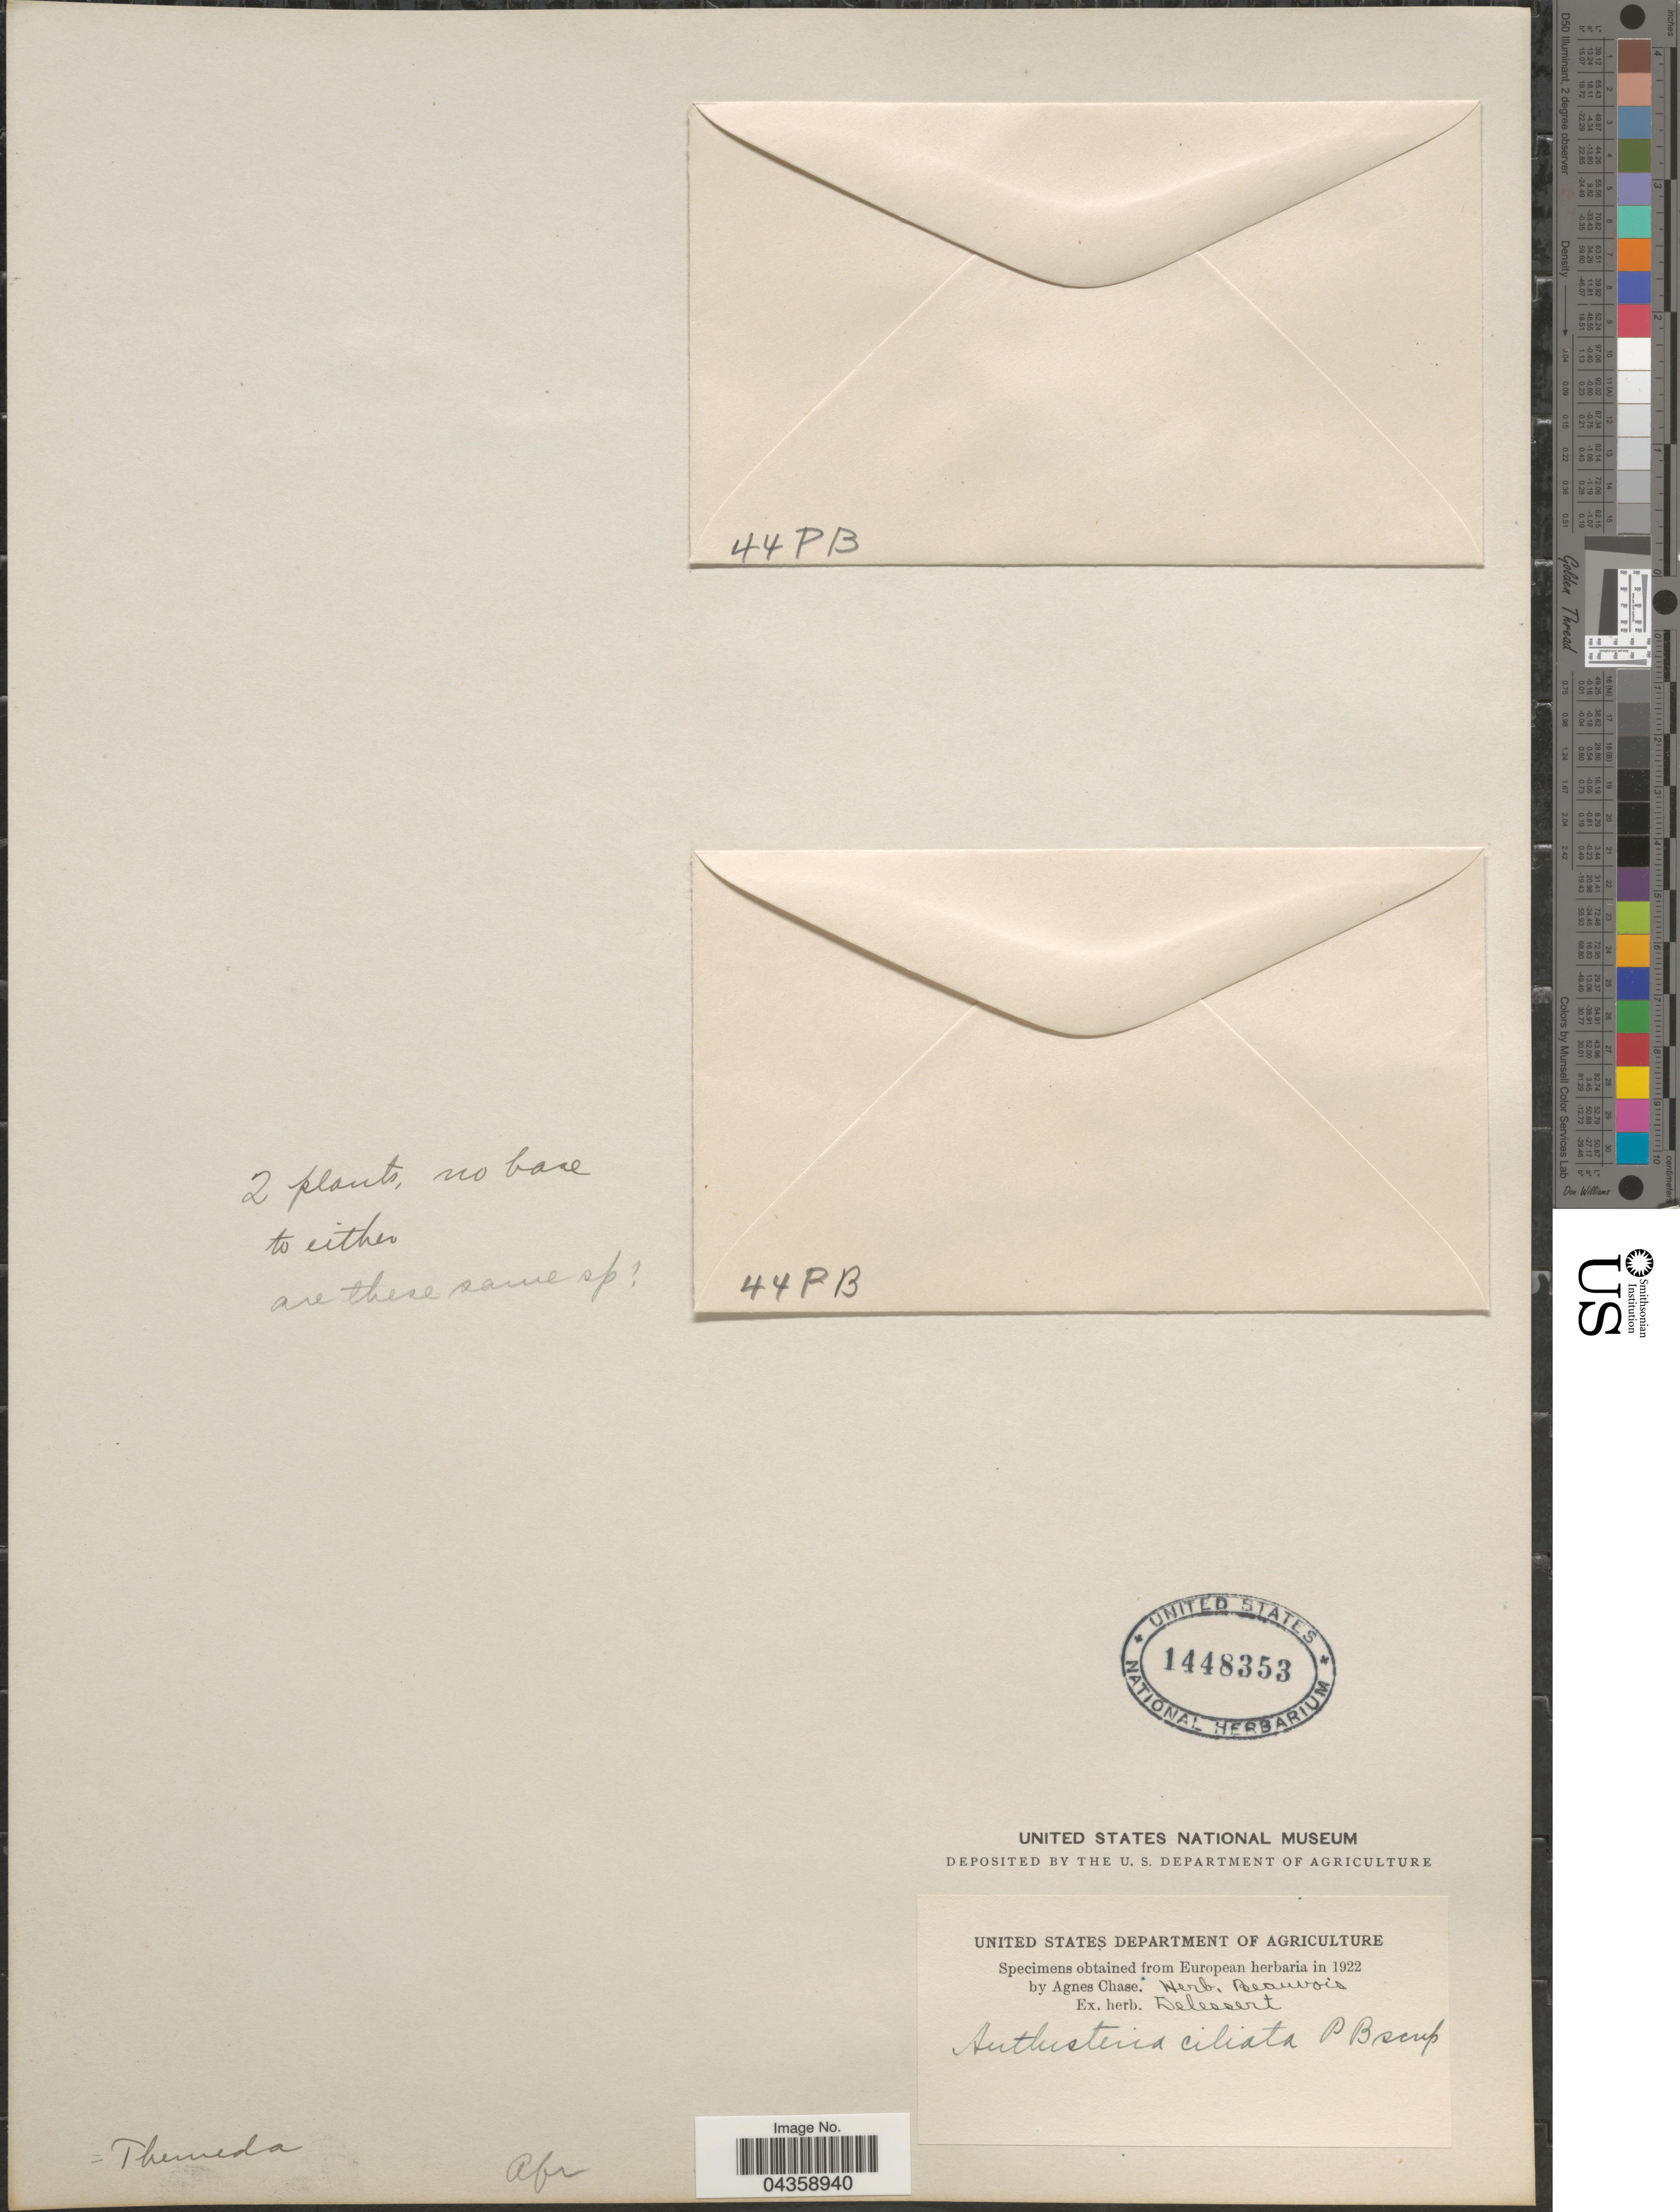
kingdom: Plantae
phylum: Tracheophyta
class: Liliopsida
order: Poales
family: Poaceae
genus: Themeda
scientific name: Themeda triandra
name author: Forssk.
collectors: ex herb. Delessert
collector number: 44PB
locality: Afr.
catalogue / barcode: US 1448353